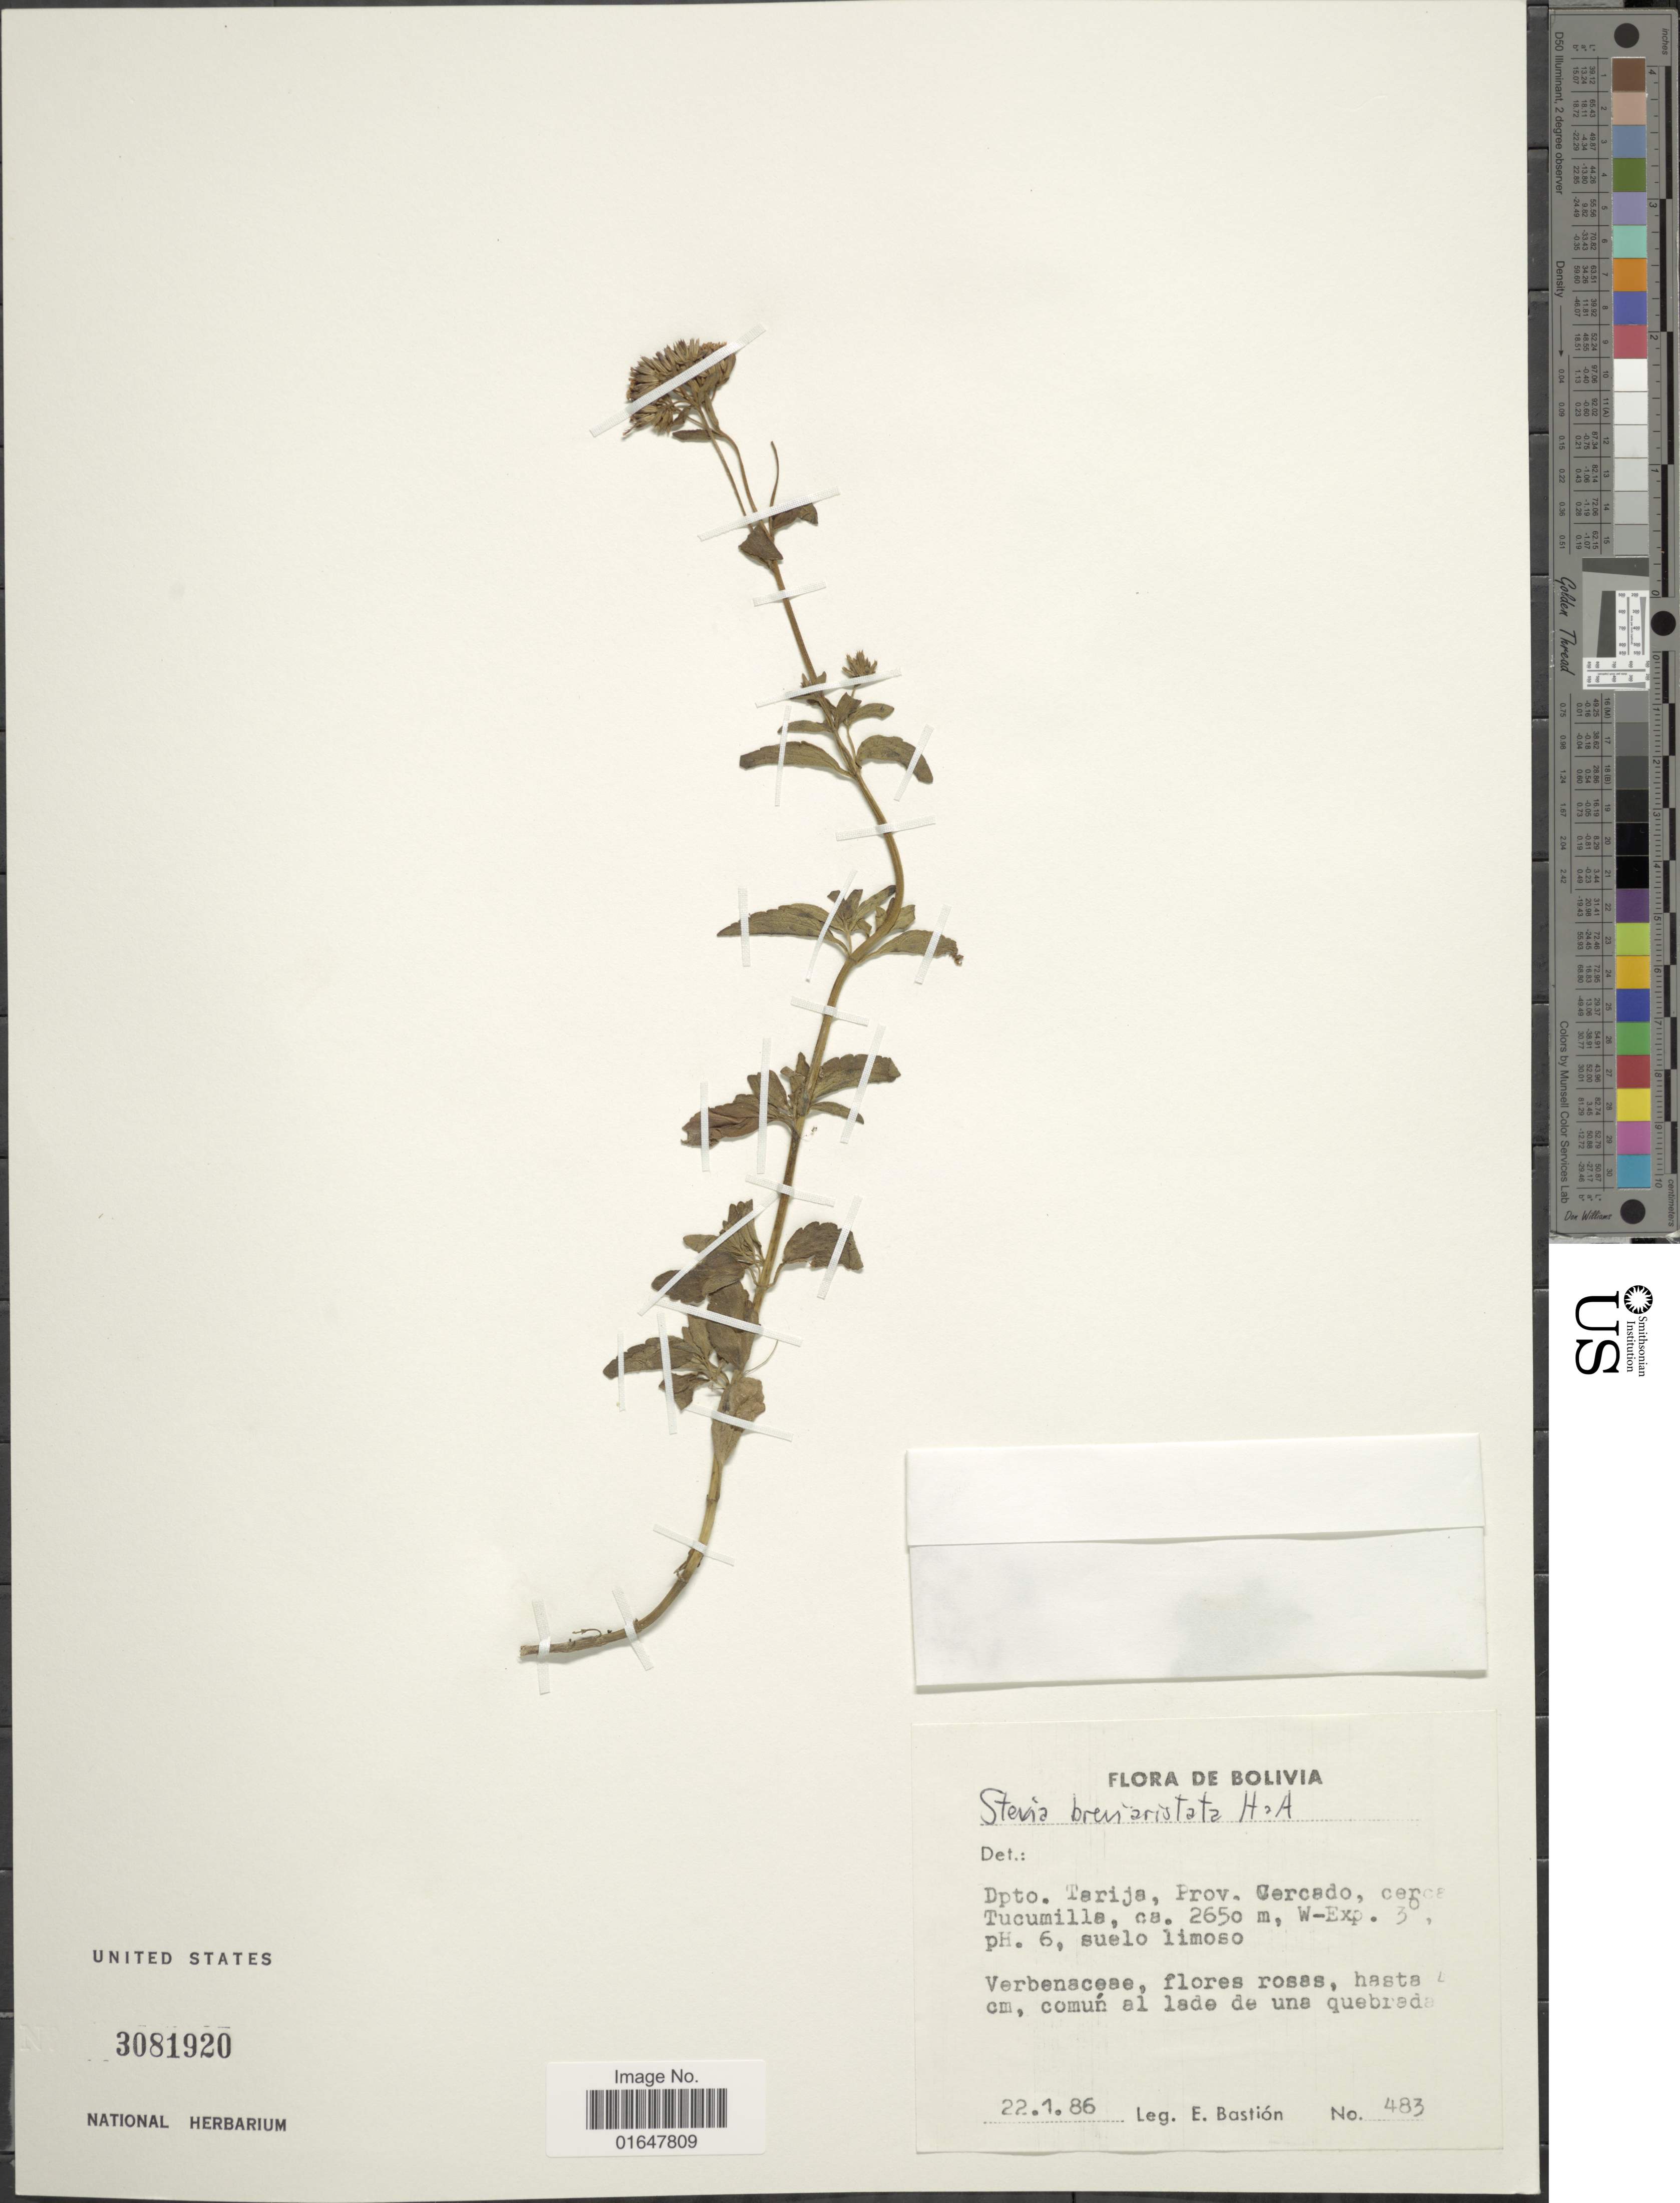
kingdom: Plantae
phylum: Tracheophyta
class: Magnoliopsida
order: Asterales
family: Asteraceae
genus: Stevia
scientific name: Stevia breviaristata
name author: Hook. & Arn.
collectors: E. Bastion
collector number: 483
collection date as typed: Transcribed d/m/y: 22/1/86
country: Bolivia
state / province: Tarija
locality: Prov. Cercado, cerc Tucumilla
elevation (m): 2650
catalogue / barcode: US 3081920